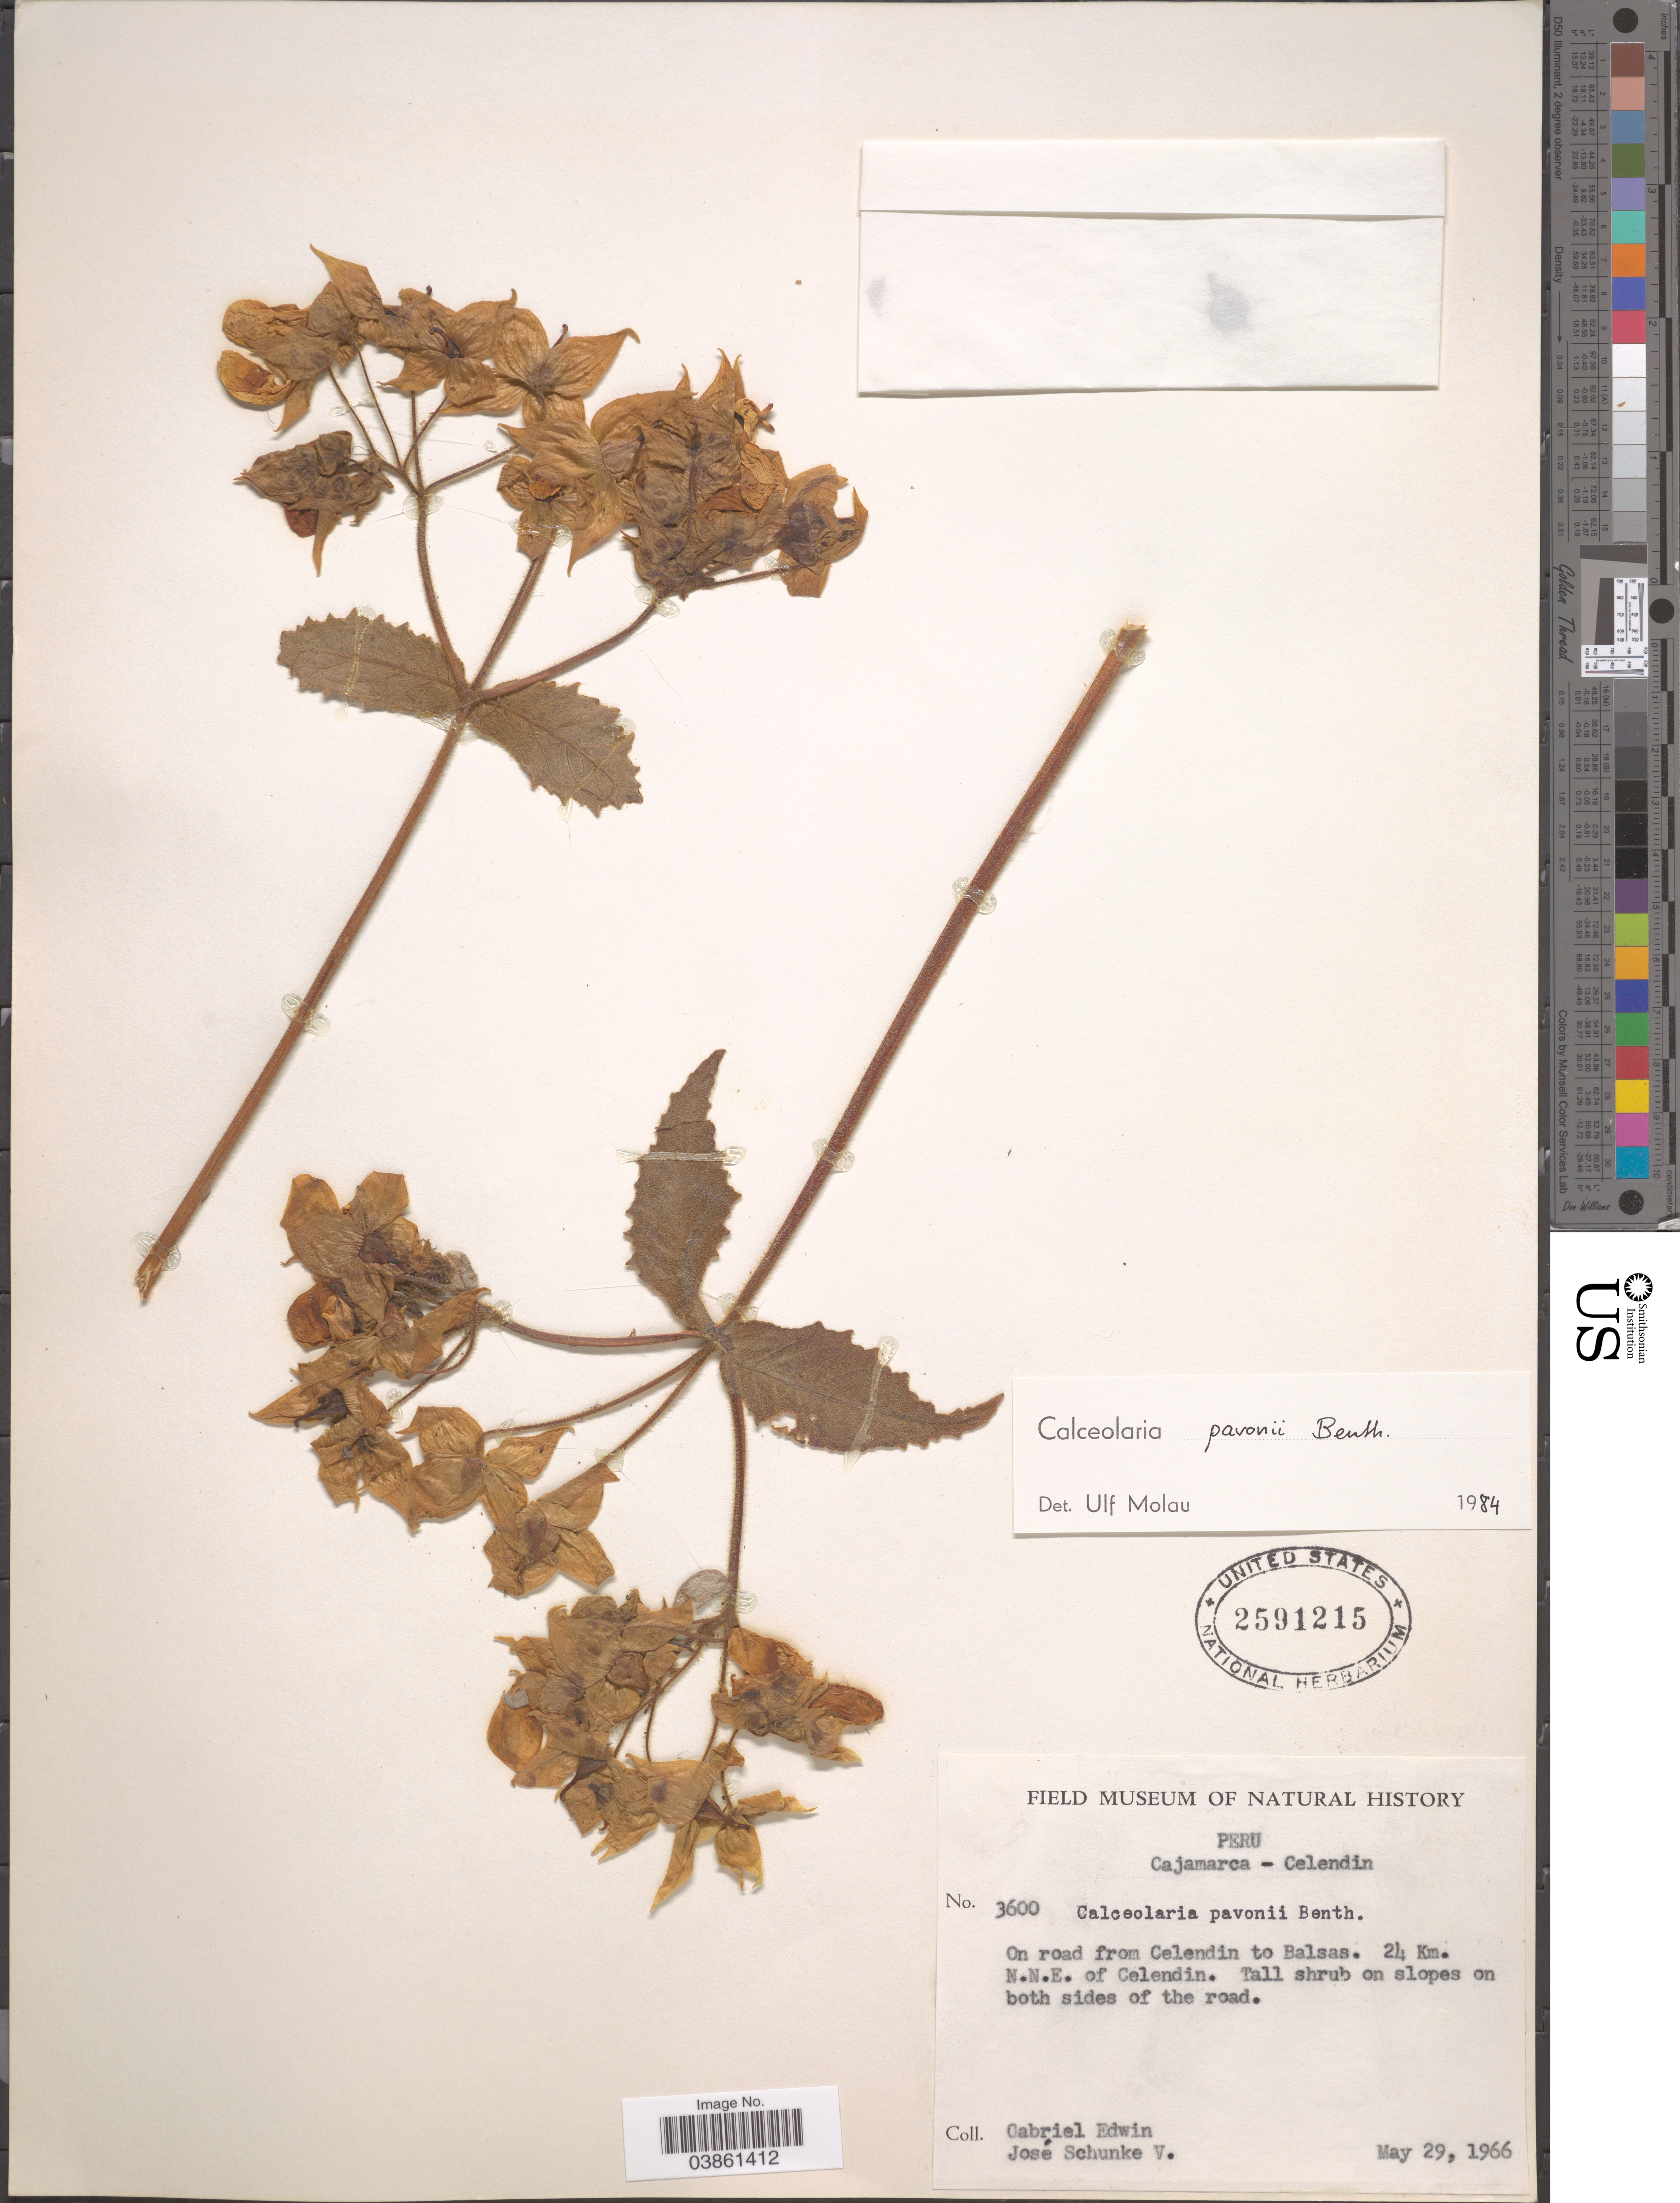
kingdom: Plantae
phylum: Tracheophyta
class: Magnoliopsida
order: Lamiales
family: Calceolariaceae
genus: Calceolaria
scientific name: Calceolaria pavonii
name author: Benth. in DC.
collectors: G. Edwin & J. Schunke Vigo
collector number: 3600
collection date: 1966-05-29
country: Peru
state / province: Cajamarca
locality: Cajamarca - Celendin. On road from Celedin to Balsas. 24 Km. N.N.E. of Celendin.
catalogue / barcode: US 2591215